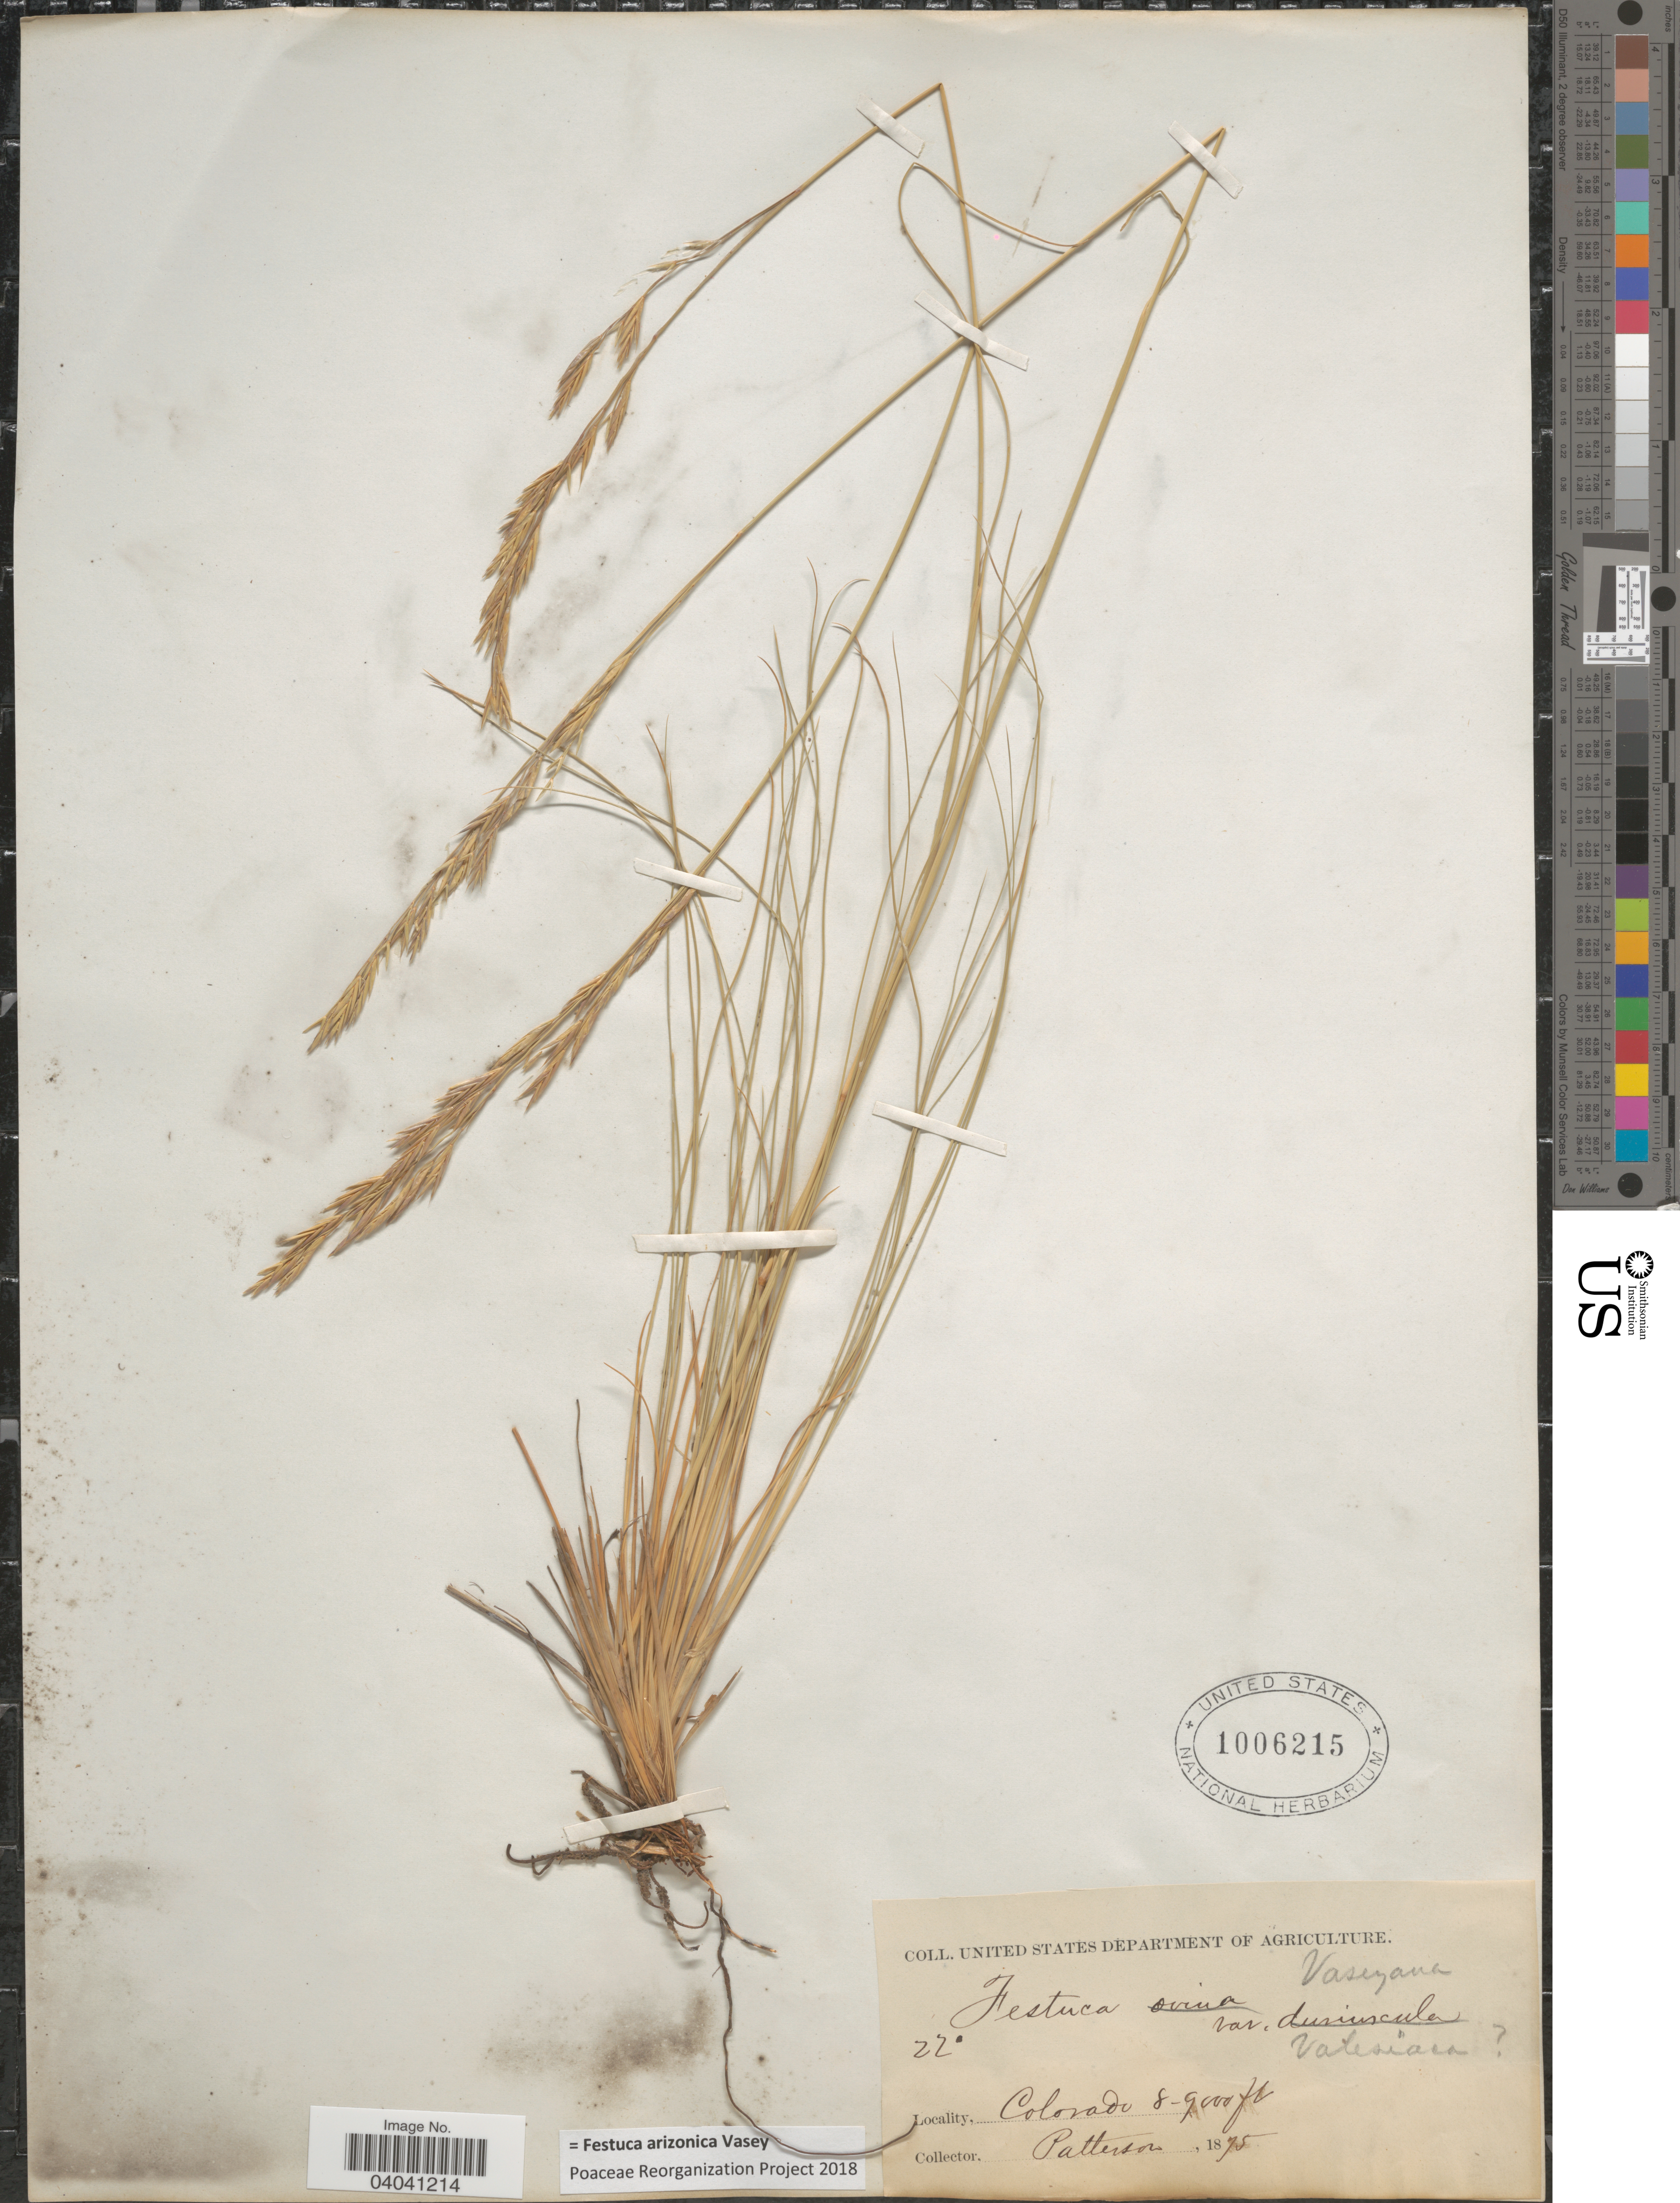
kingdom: Plantae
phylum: Tracheophyta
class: Liliopsida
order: Poales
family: Poaceae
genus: Festuca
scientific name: Festuca arizonica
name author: Vasey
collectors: -. Patterson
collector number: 22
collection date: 1875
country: United States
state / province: Colorado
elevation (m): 2438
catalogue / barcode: US 1006215